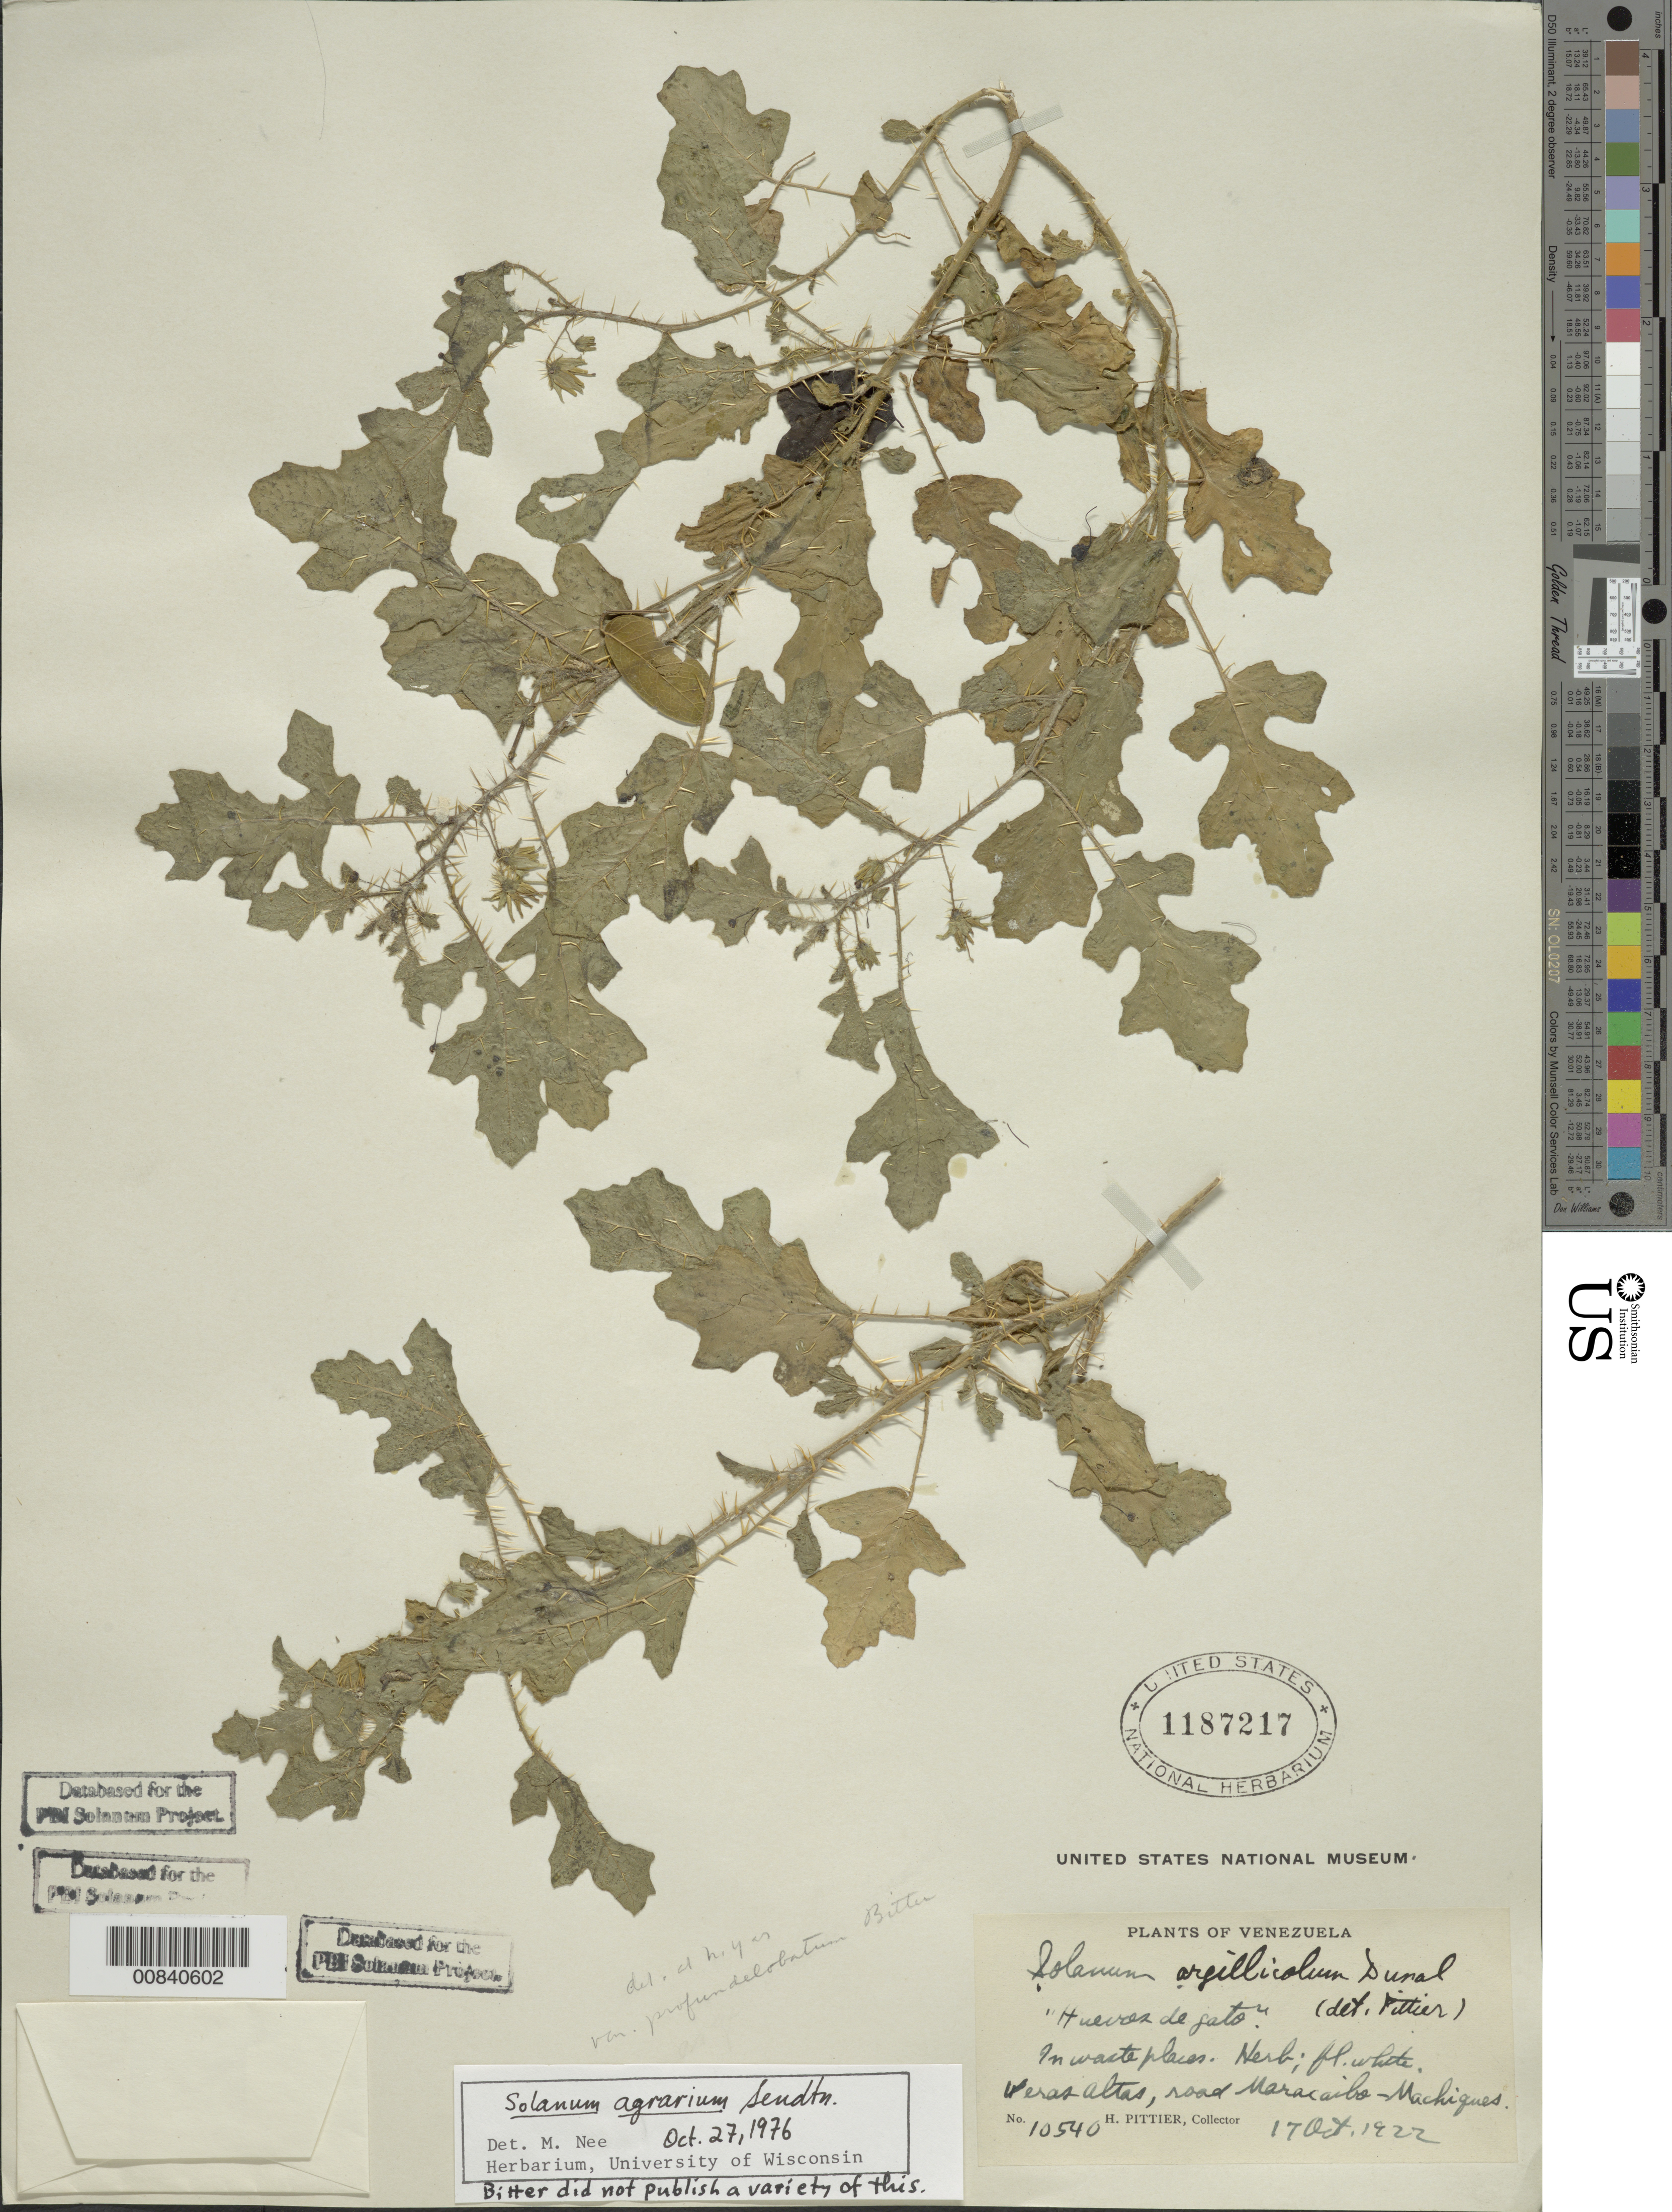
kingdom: Plantae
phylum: Tracheophyta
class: Magnoliopsida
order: Solanales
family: Solanaceae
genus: Solanum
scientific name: Solanum agrarium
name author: Sendtn.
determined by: Nee, Michael H.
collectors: H. F. Pittier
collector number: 10540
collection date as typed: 17 Oct 1922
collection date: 1922-10-17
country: Venezuela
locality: Veras Altas, road Maracaiba-Machigues.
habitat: In waste places.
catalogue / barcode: US 1187217